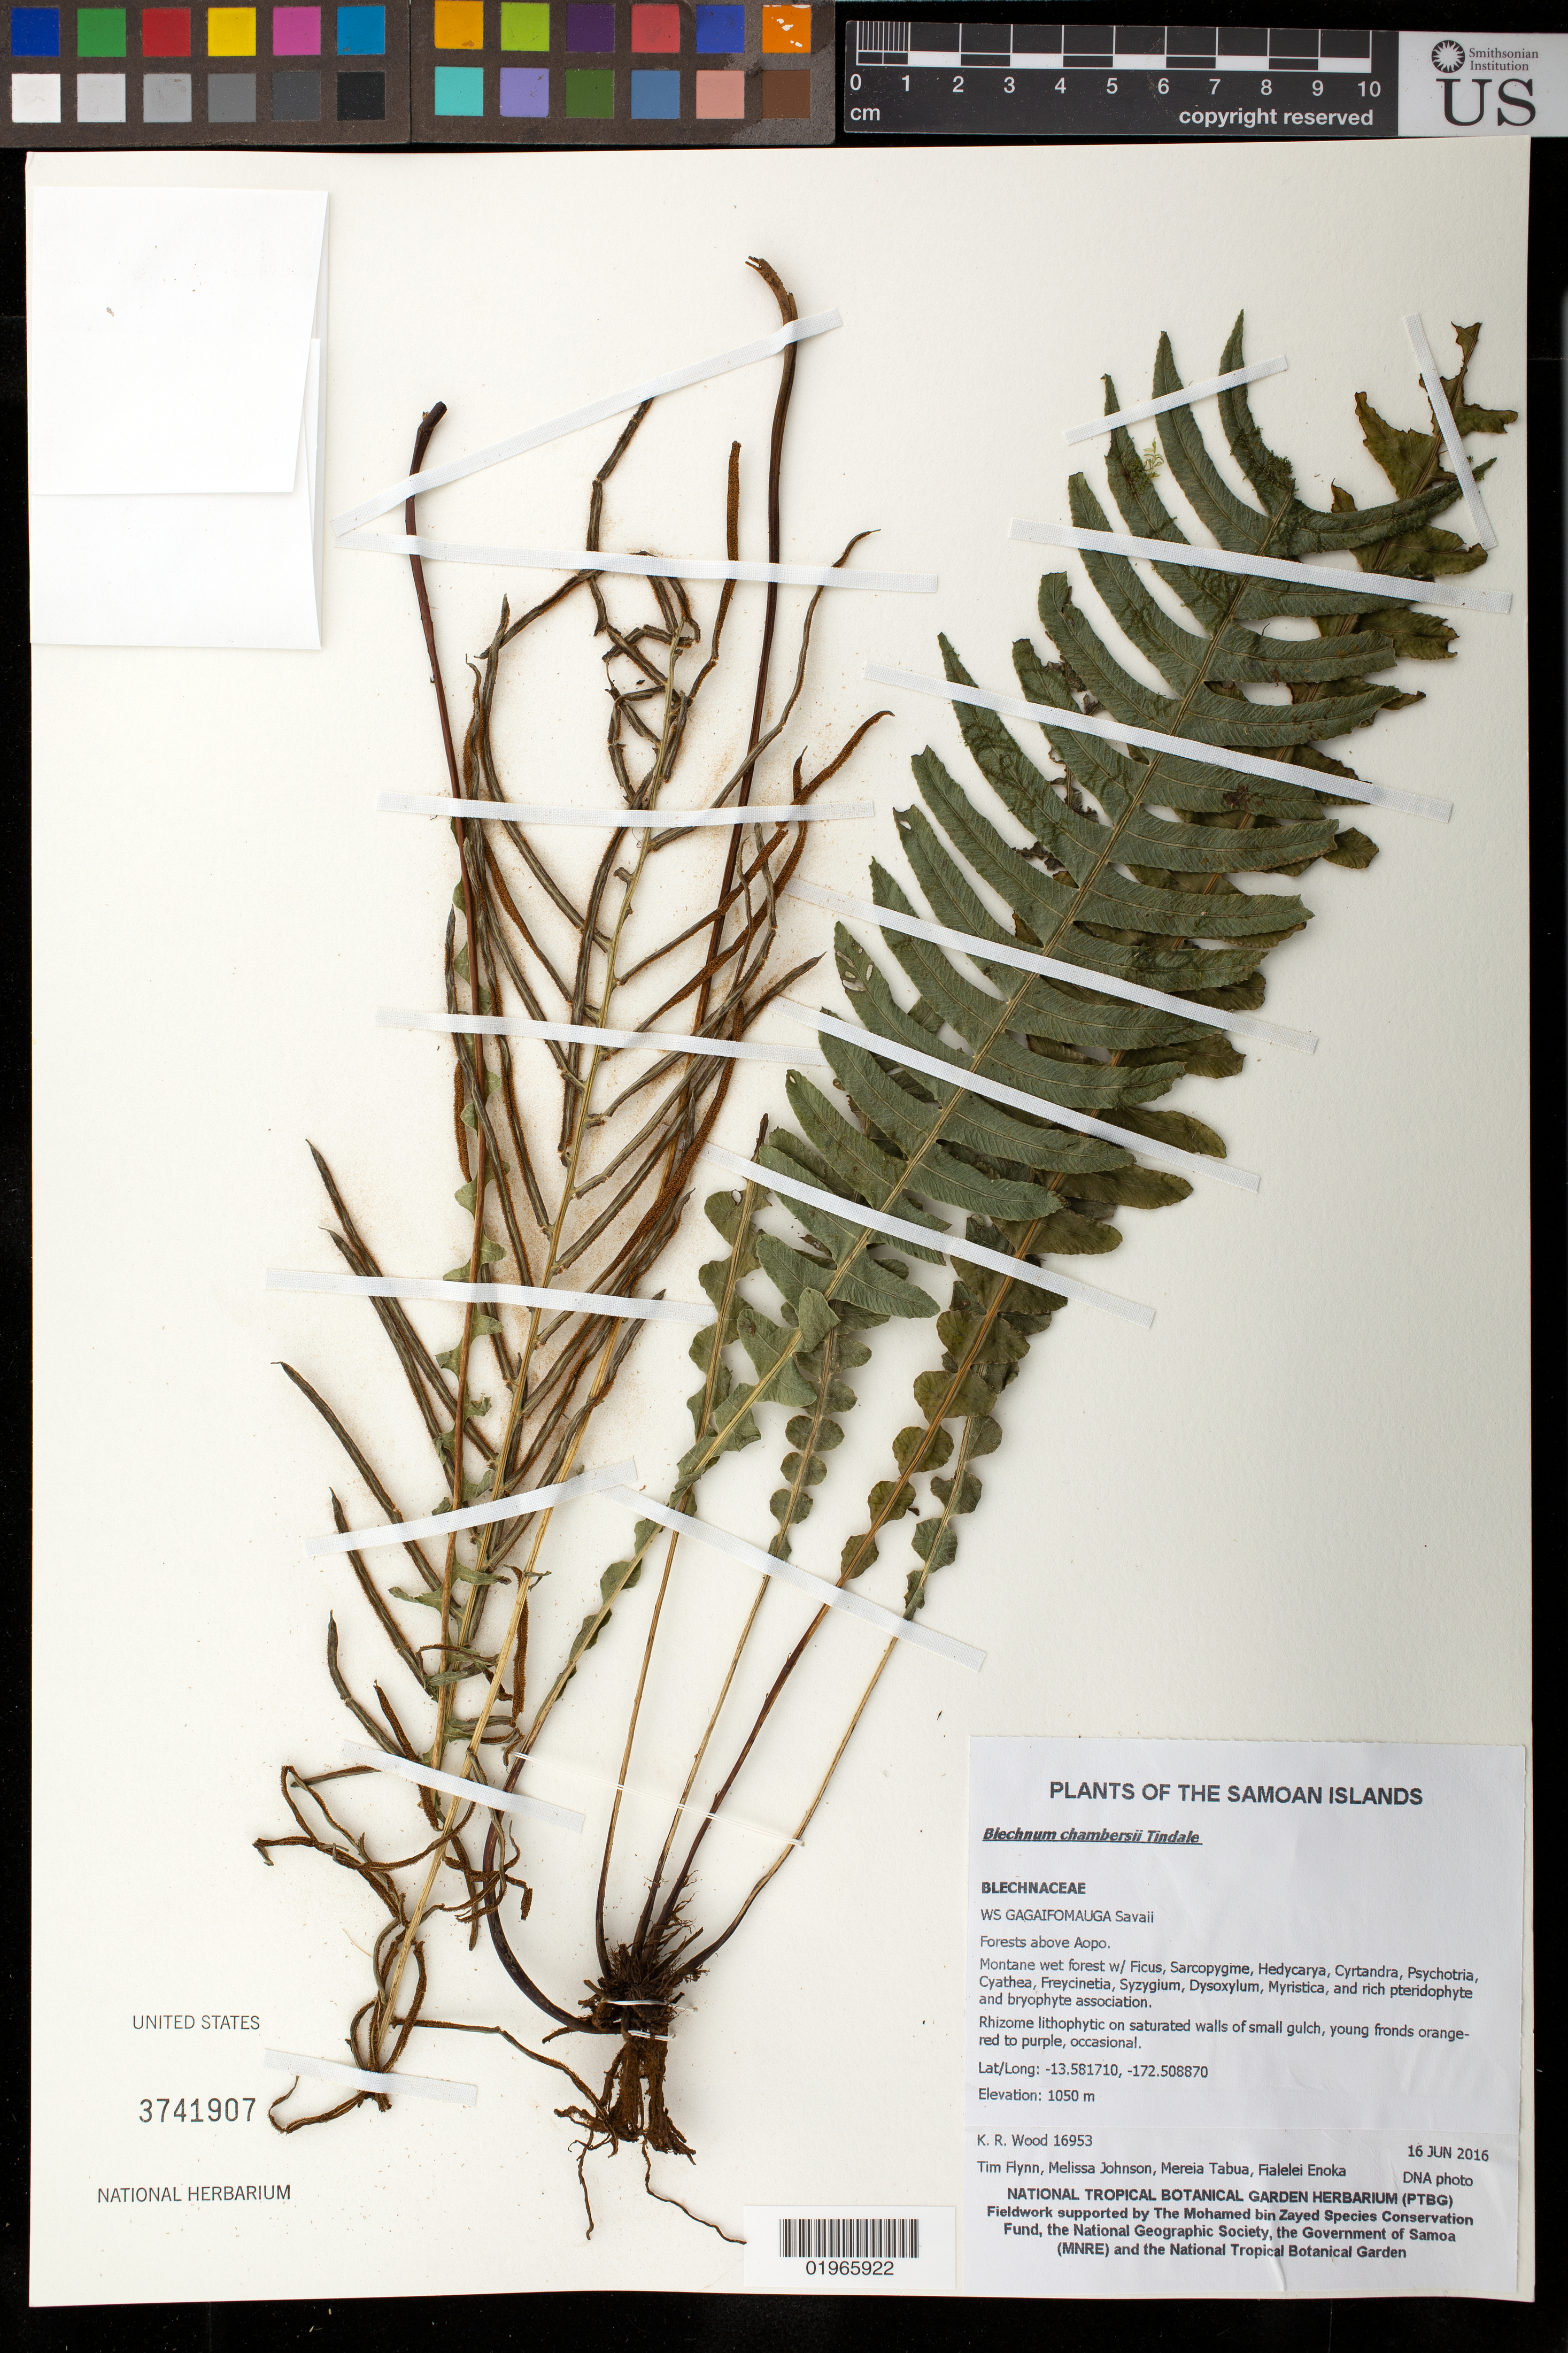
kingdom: Plantae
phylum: Tracheophyta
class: Polypodiopsida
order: Polypodiales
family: Blechnaceae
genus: Blechnum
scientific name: Blechnum lanceolatum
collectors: K. R. Wood, T. W. Flynn, M. Johnson, M. Tabua & F. Enoka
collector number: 16953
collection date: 2016-06-16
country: Samoa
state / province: Gagaifomauga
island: Savai'i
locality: Savaii, Forests above Aopo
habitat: Montane forest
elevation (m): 1050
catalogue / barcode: US 3741904